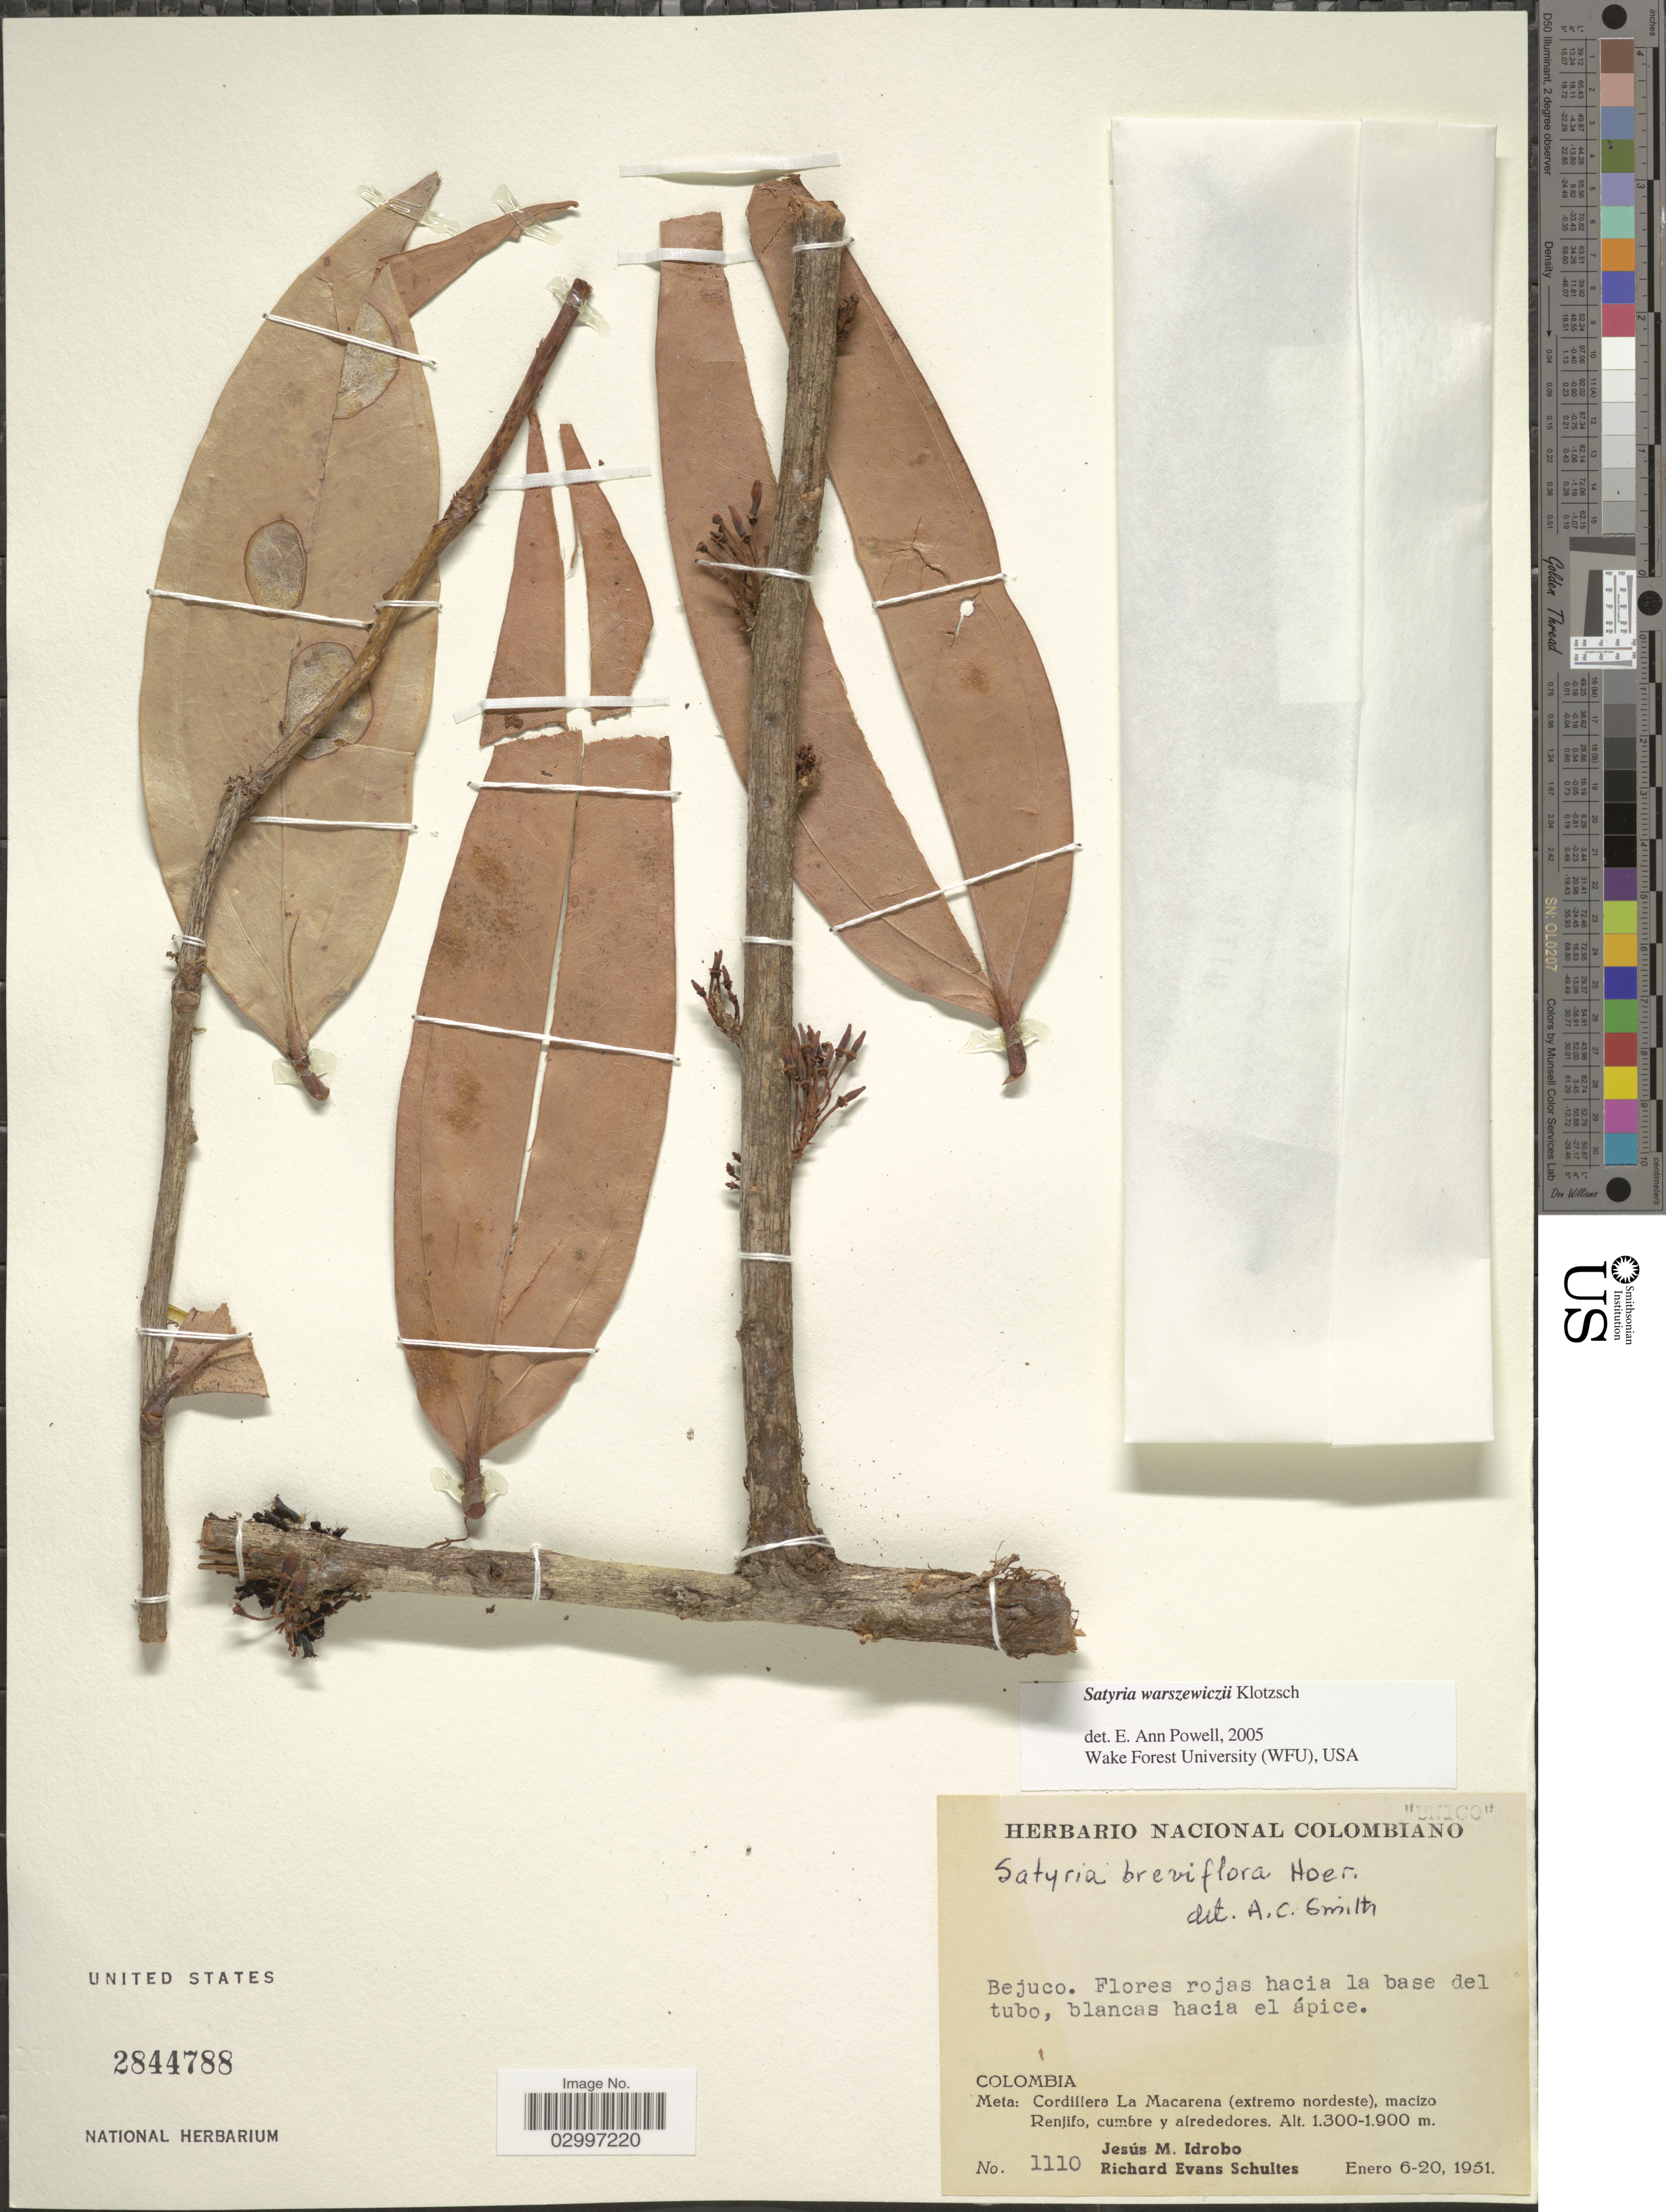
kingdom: Plantae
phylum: Tracheophyta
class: Magnoliopsida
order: Ericales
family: Ericaceae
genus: Satyria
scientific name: Satyria warszewiczii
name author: Klotzsch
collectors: J. M. Idrobo & R. E. Schultes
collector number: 1110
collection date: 1951-01-06/1951-01-20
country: Colombia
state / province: Meta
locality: Cordillera La Macarena (extremo nordeste), macizo Renjifo, cumbre of alrededores.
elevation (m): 1300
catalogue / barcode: US 2844788